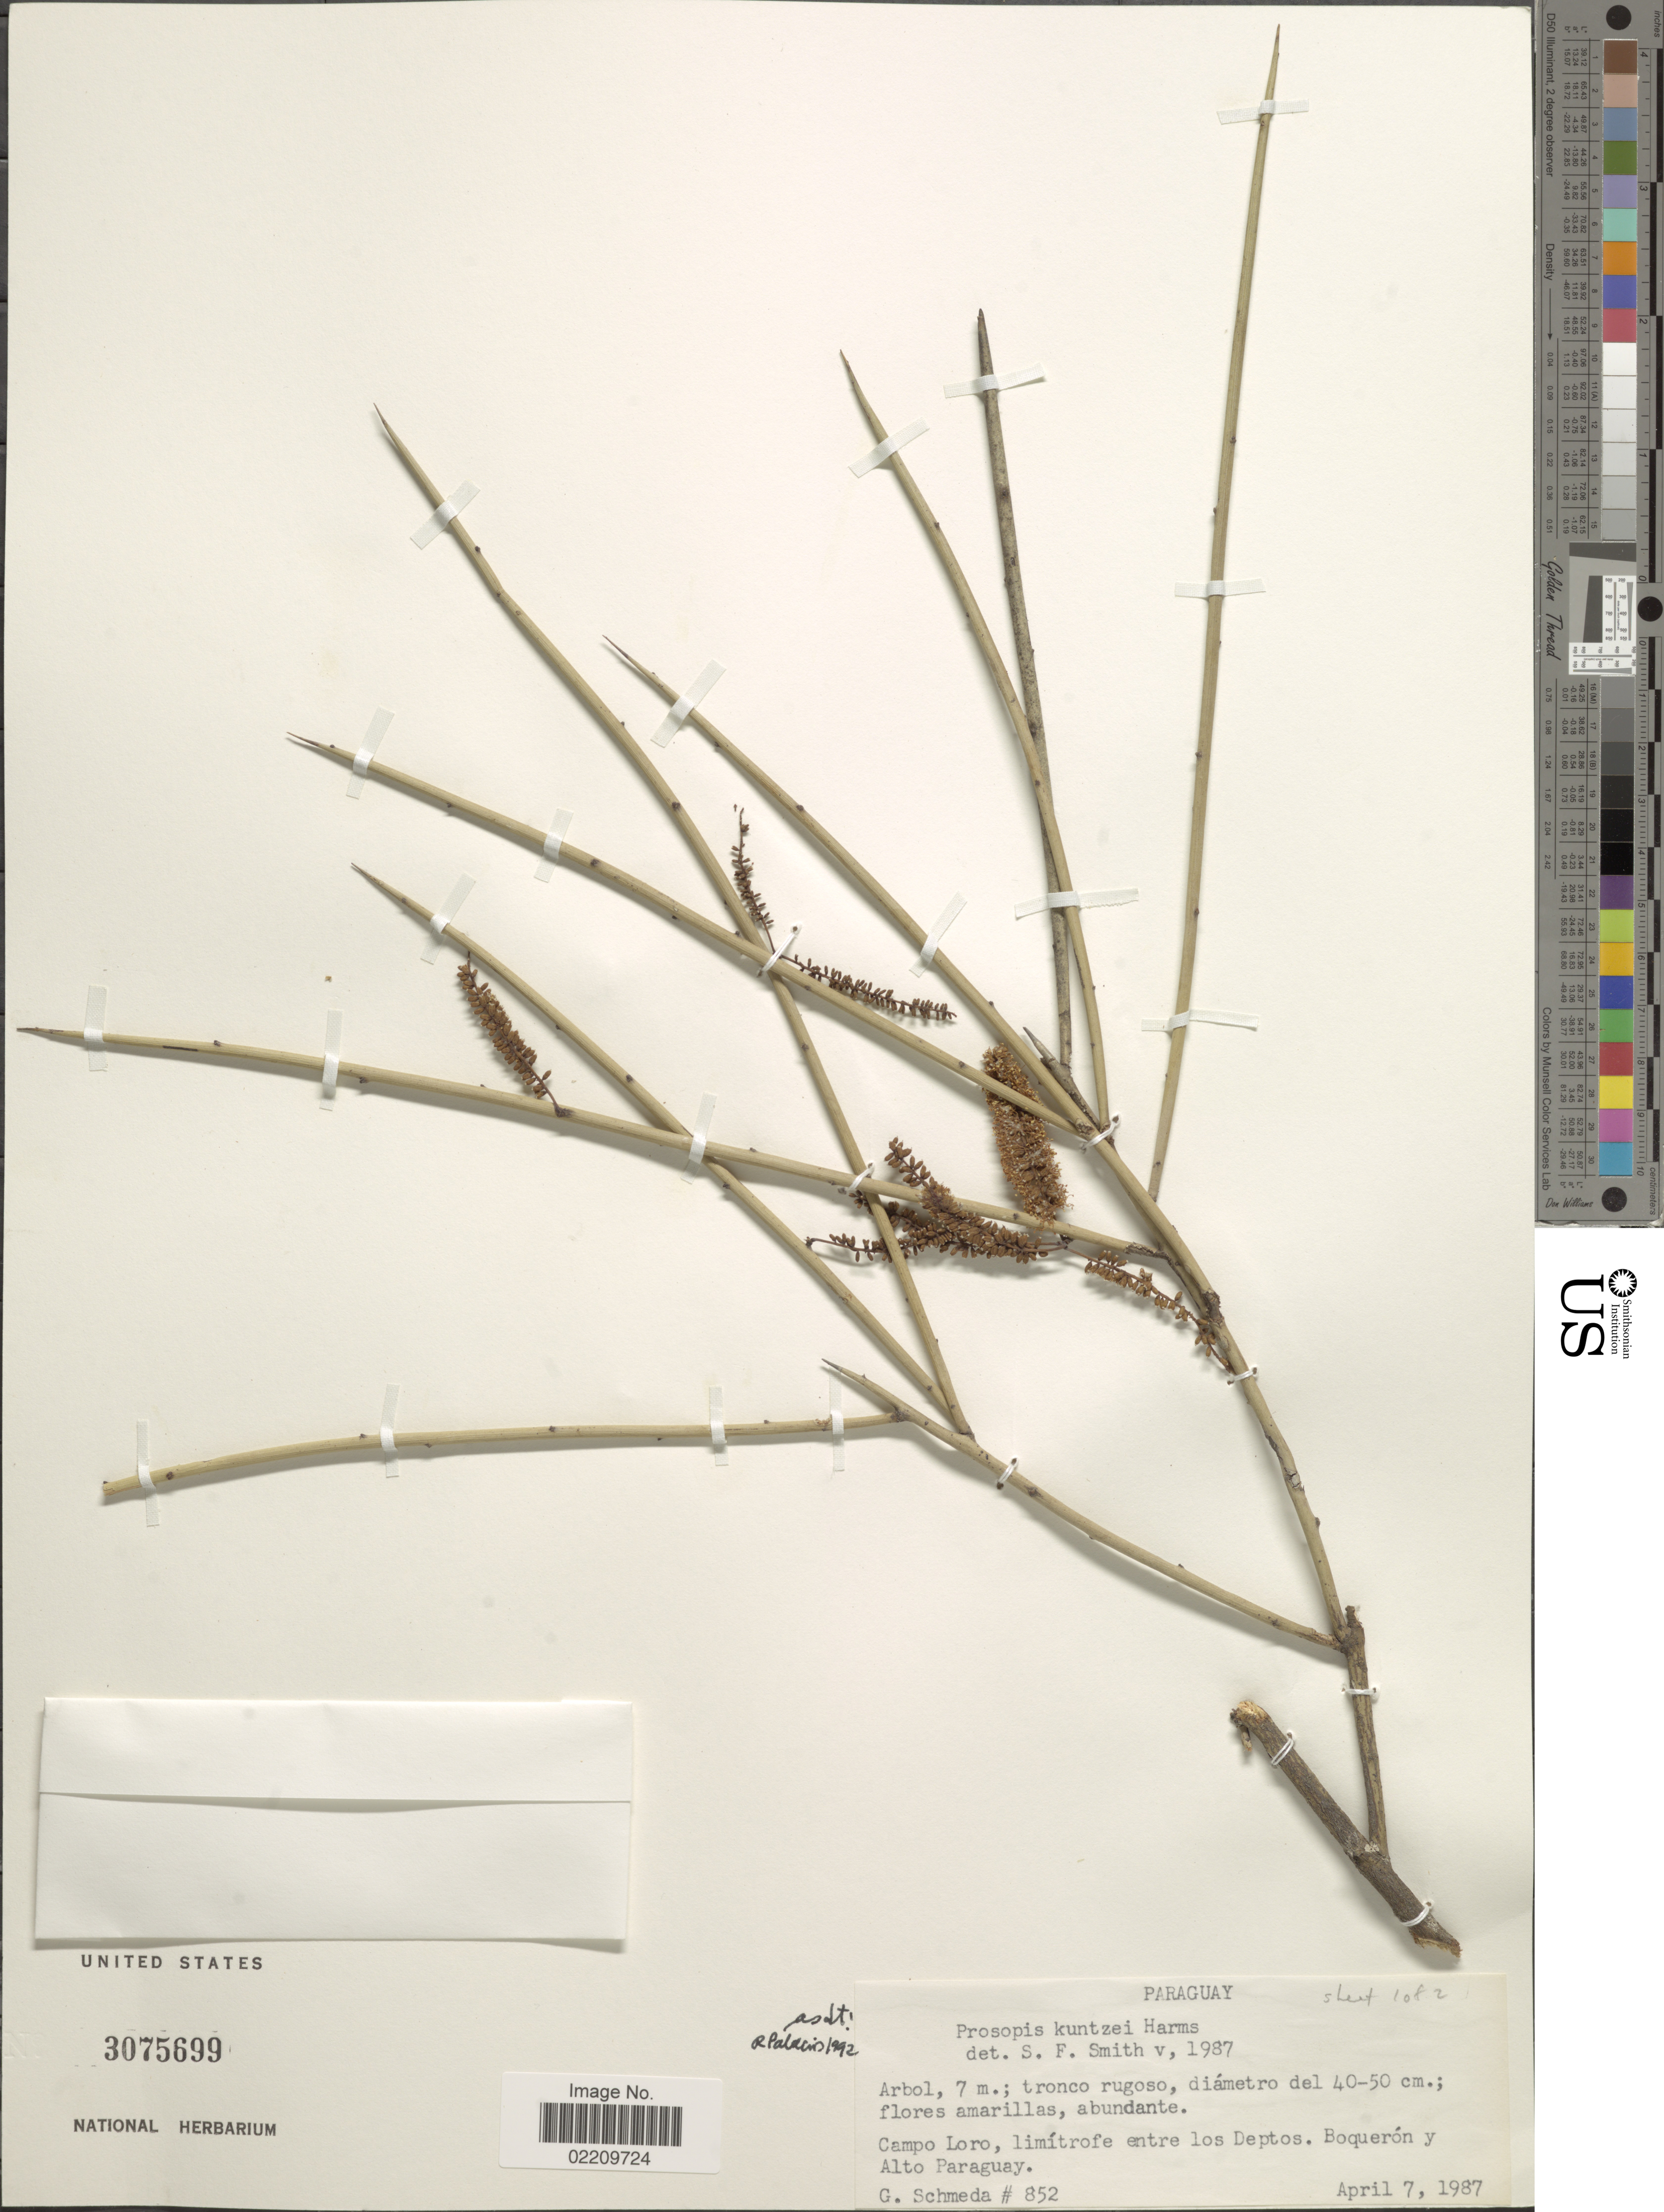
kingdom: Plantae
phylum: Tracheophyta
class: Magnoliopsida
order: Fabales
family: Fabaceae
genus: Neltuma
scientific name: Neltuma kuntzei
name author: (Harms ex Kuntze) C. E. Hughes & G.P. Lewis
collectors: G. Schmeda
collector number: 852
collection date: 1987-04-07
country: Paraguay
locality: Campo Loro, limítrofe entre los Deptos. Boquerón y Alto Paraguay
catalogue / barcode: US 3075699